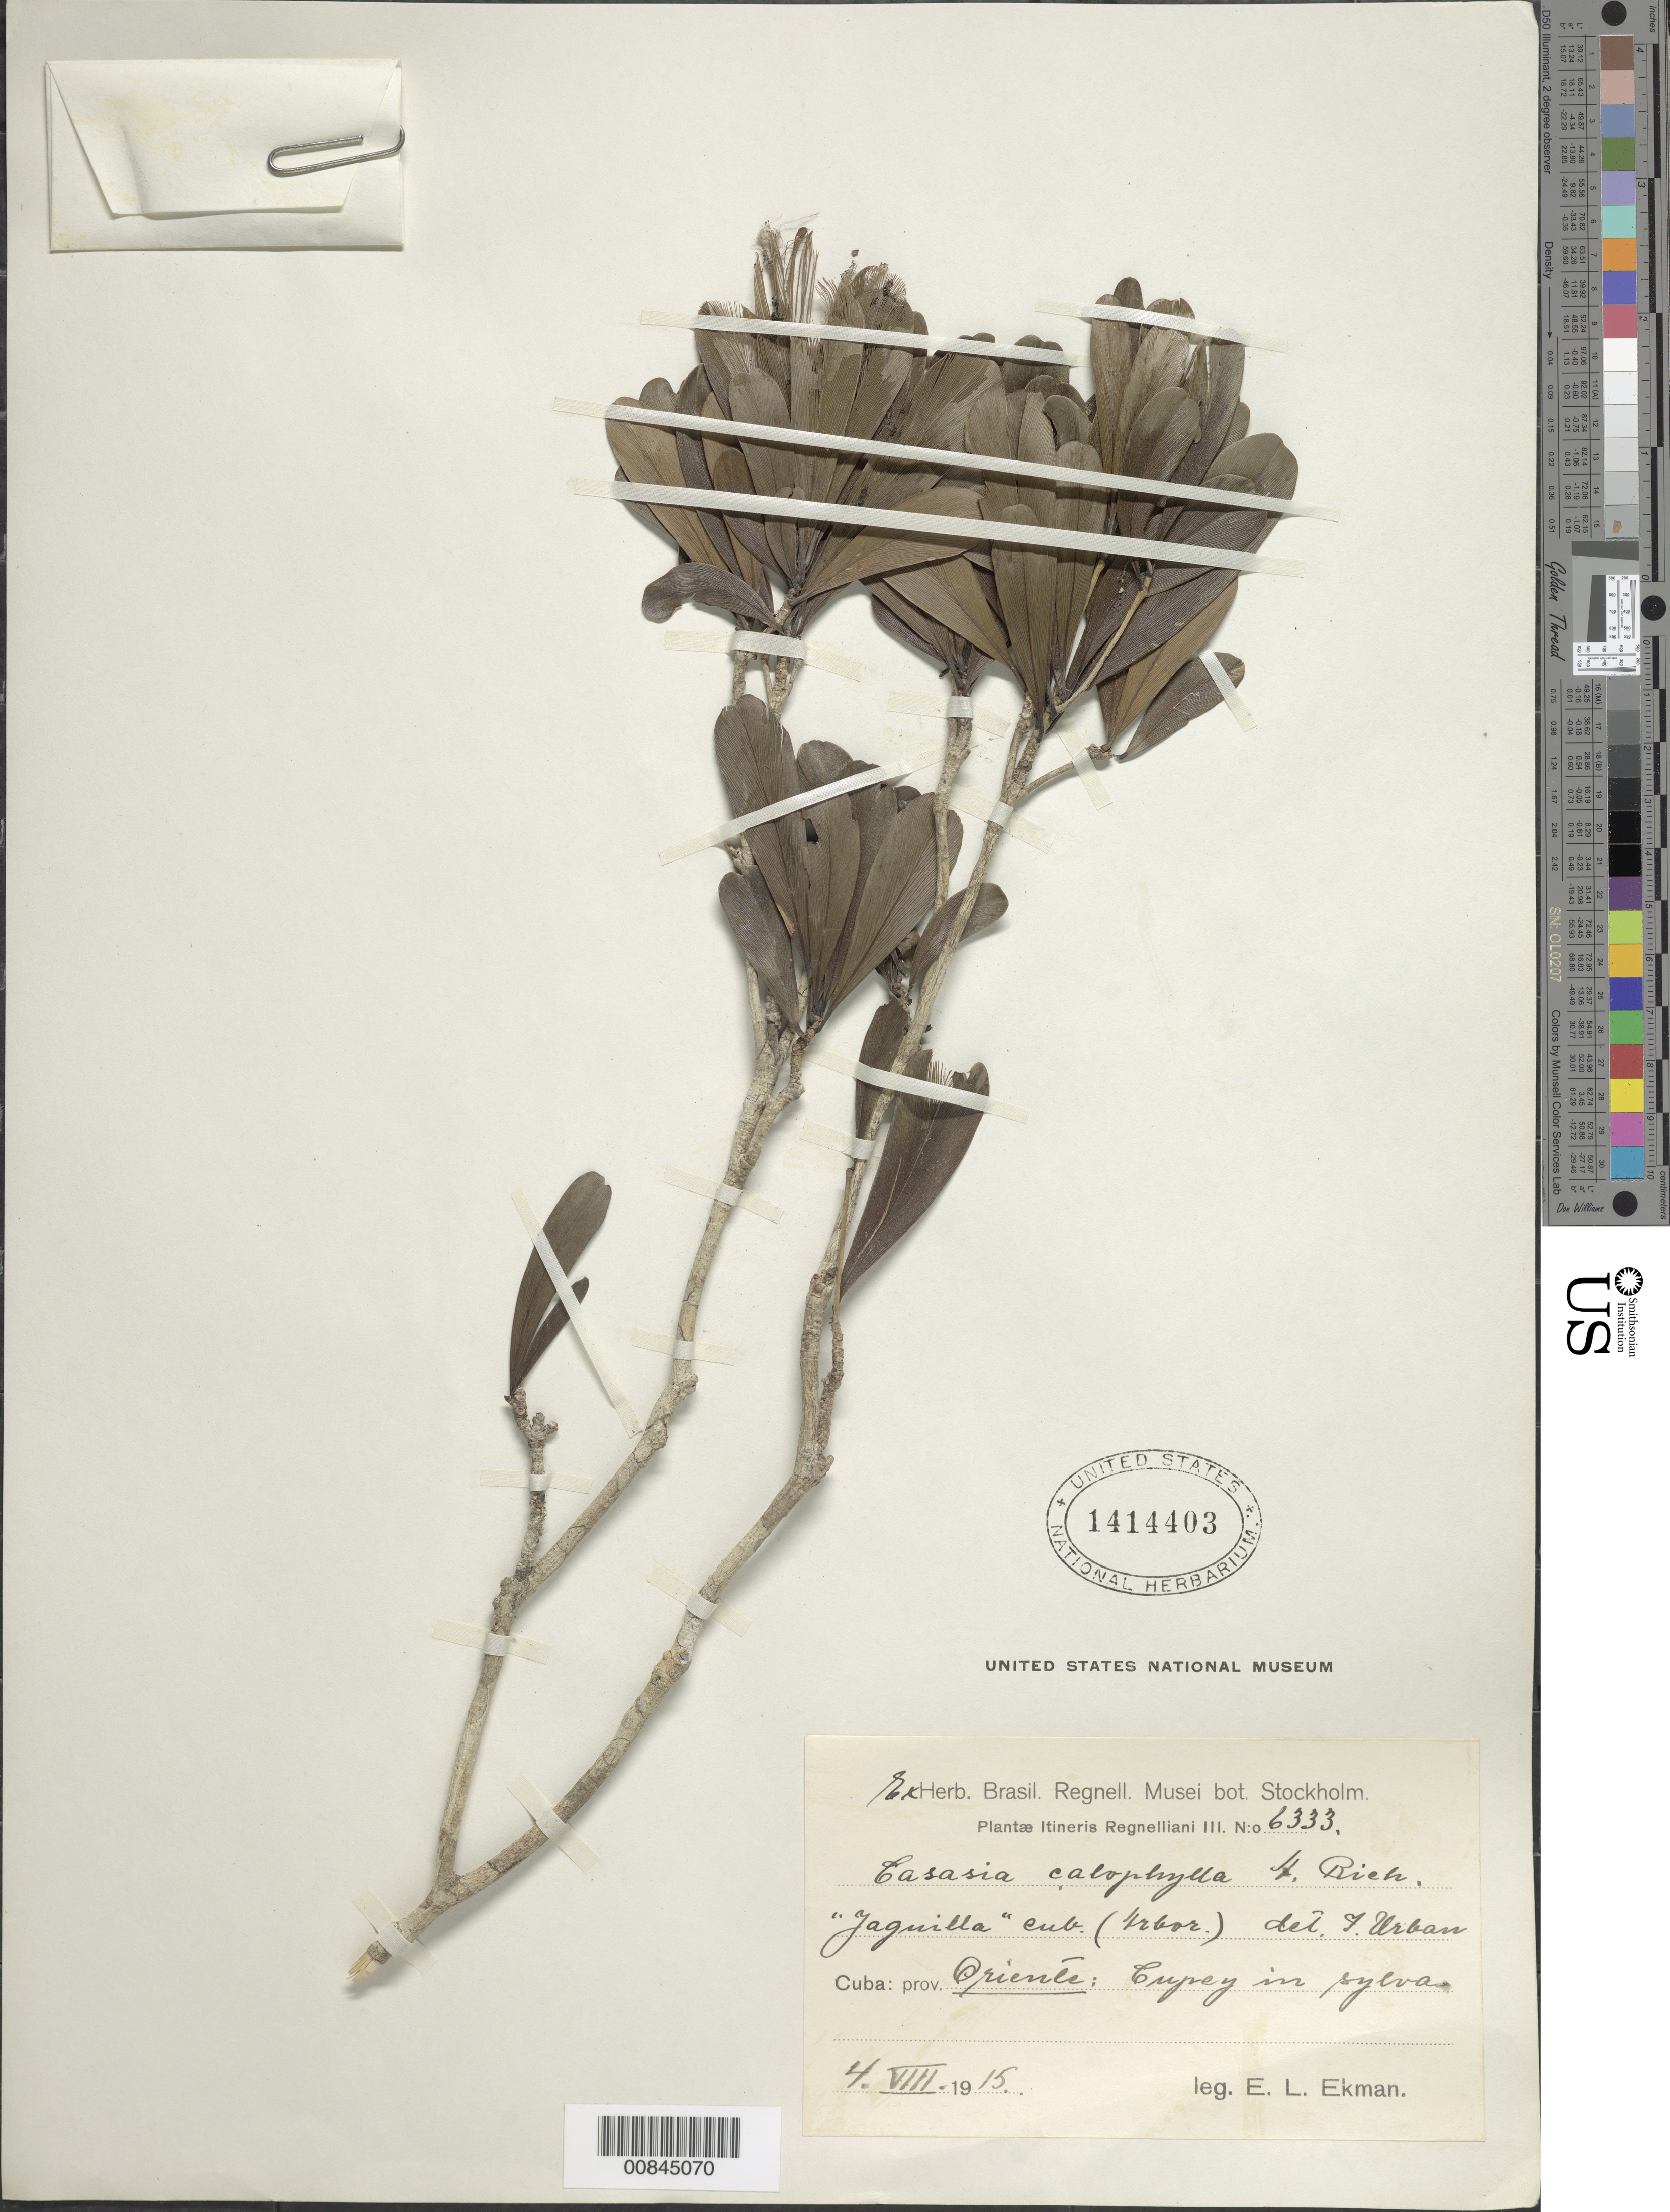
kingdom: Plantae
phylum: Tracheophyta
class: Magnoliopsida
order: Gentianales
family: Rubiaceae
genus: Casasia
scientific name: Casasia calophylla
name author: A. Rich.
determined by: Urban, Ignatz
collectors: E. L. Ekman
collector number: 6333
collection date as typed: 04 Aug 1915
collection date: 1915-08-04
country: Cuba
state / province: Oriente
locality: Cupey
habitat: In sylva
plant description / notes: Common name: Jaguilla; Common name language: Cub.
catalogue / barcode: US 1414403